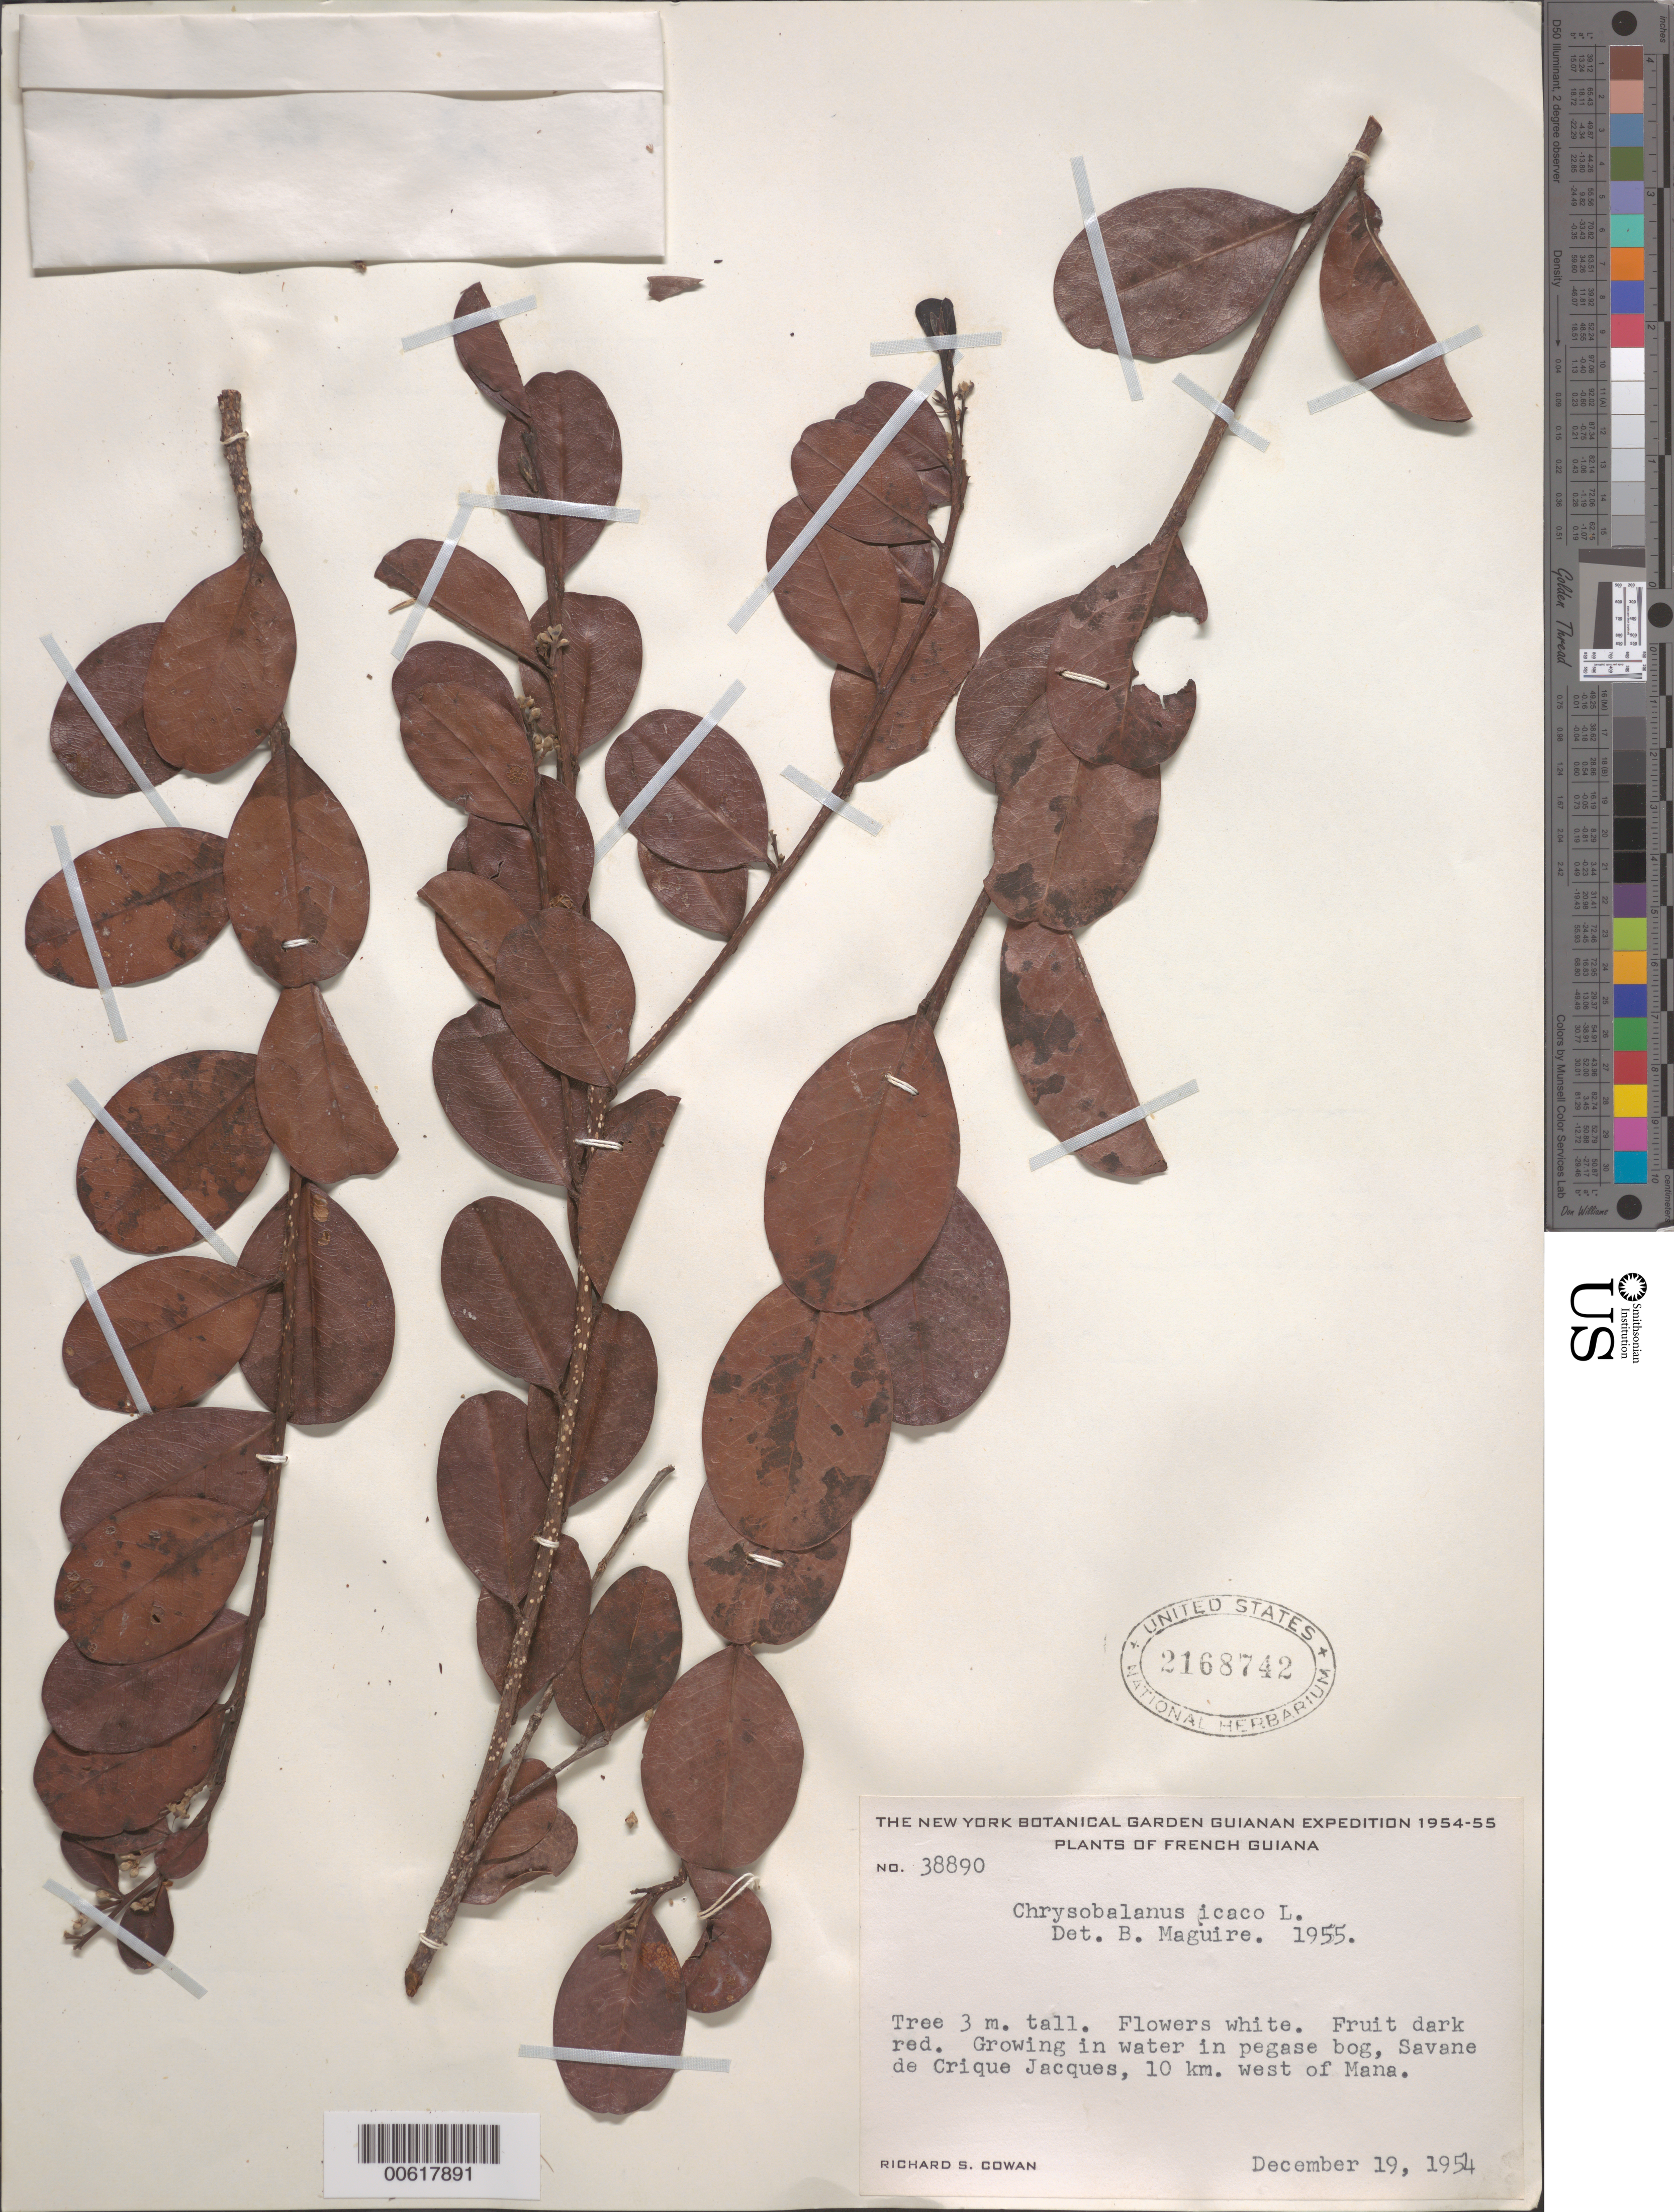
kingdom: Plantae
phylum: Tracheophyta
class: Magnoliopsida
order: Malpighiales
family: Chrysobalanaceae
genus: Chrysobalanus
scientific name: Chrysobalanus icaco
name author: L.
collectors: R. S. Cowan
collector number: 38890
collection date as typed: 19-Dec-54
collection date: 1954-12-19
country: French Guiana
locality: Crique Jacques, near St. Laurent, 10 km W of Mana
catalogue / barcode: US 2168742